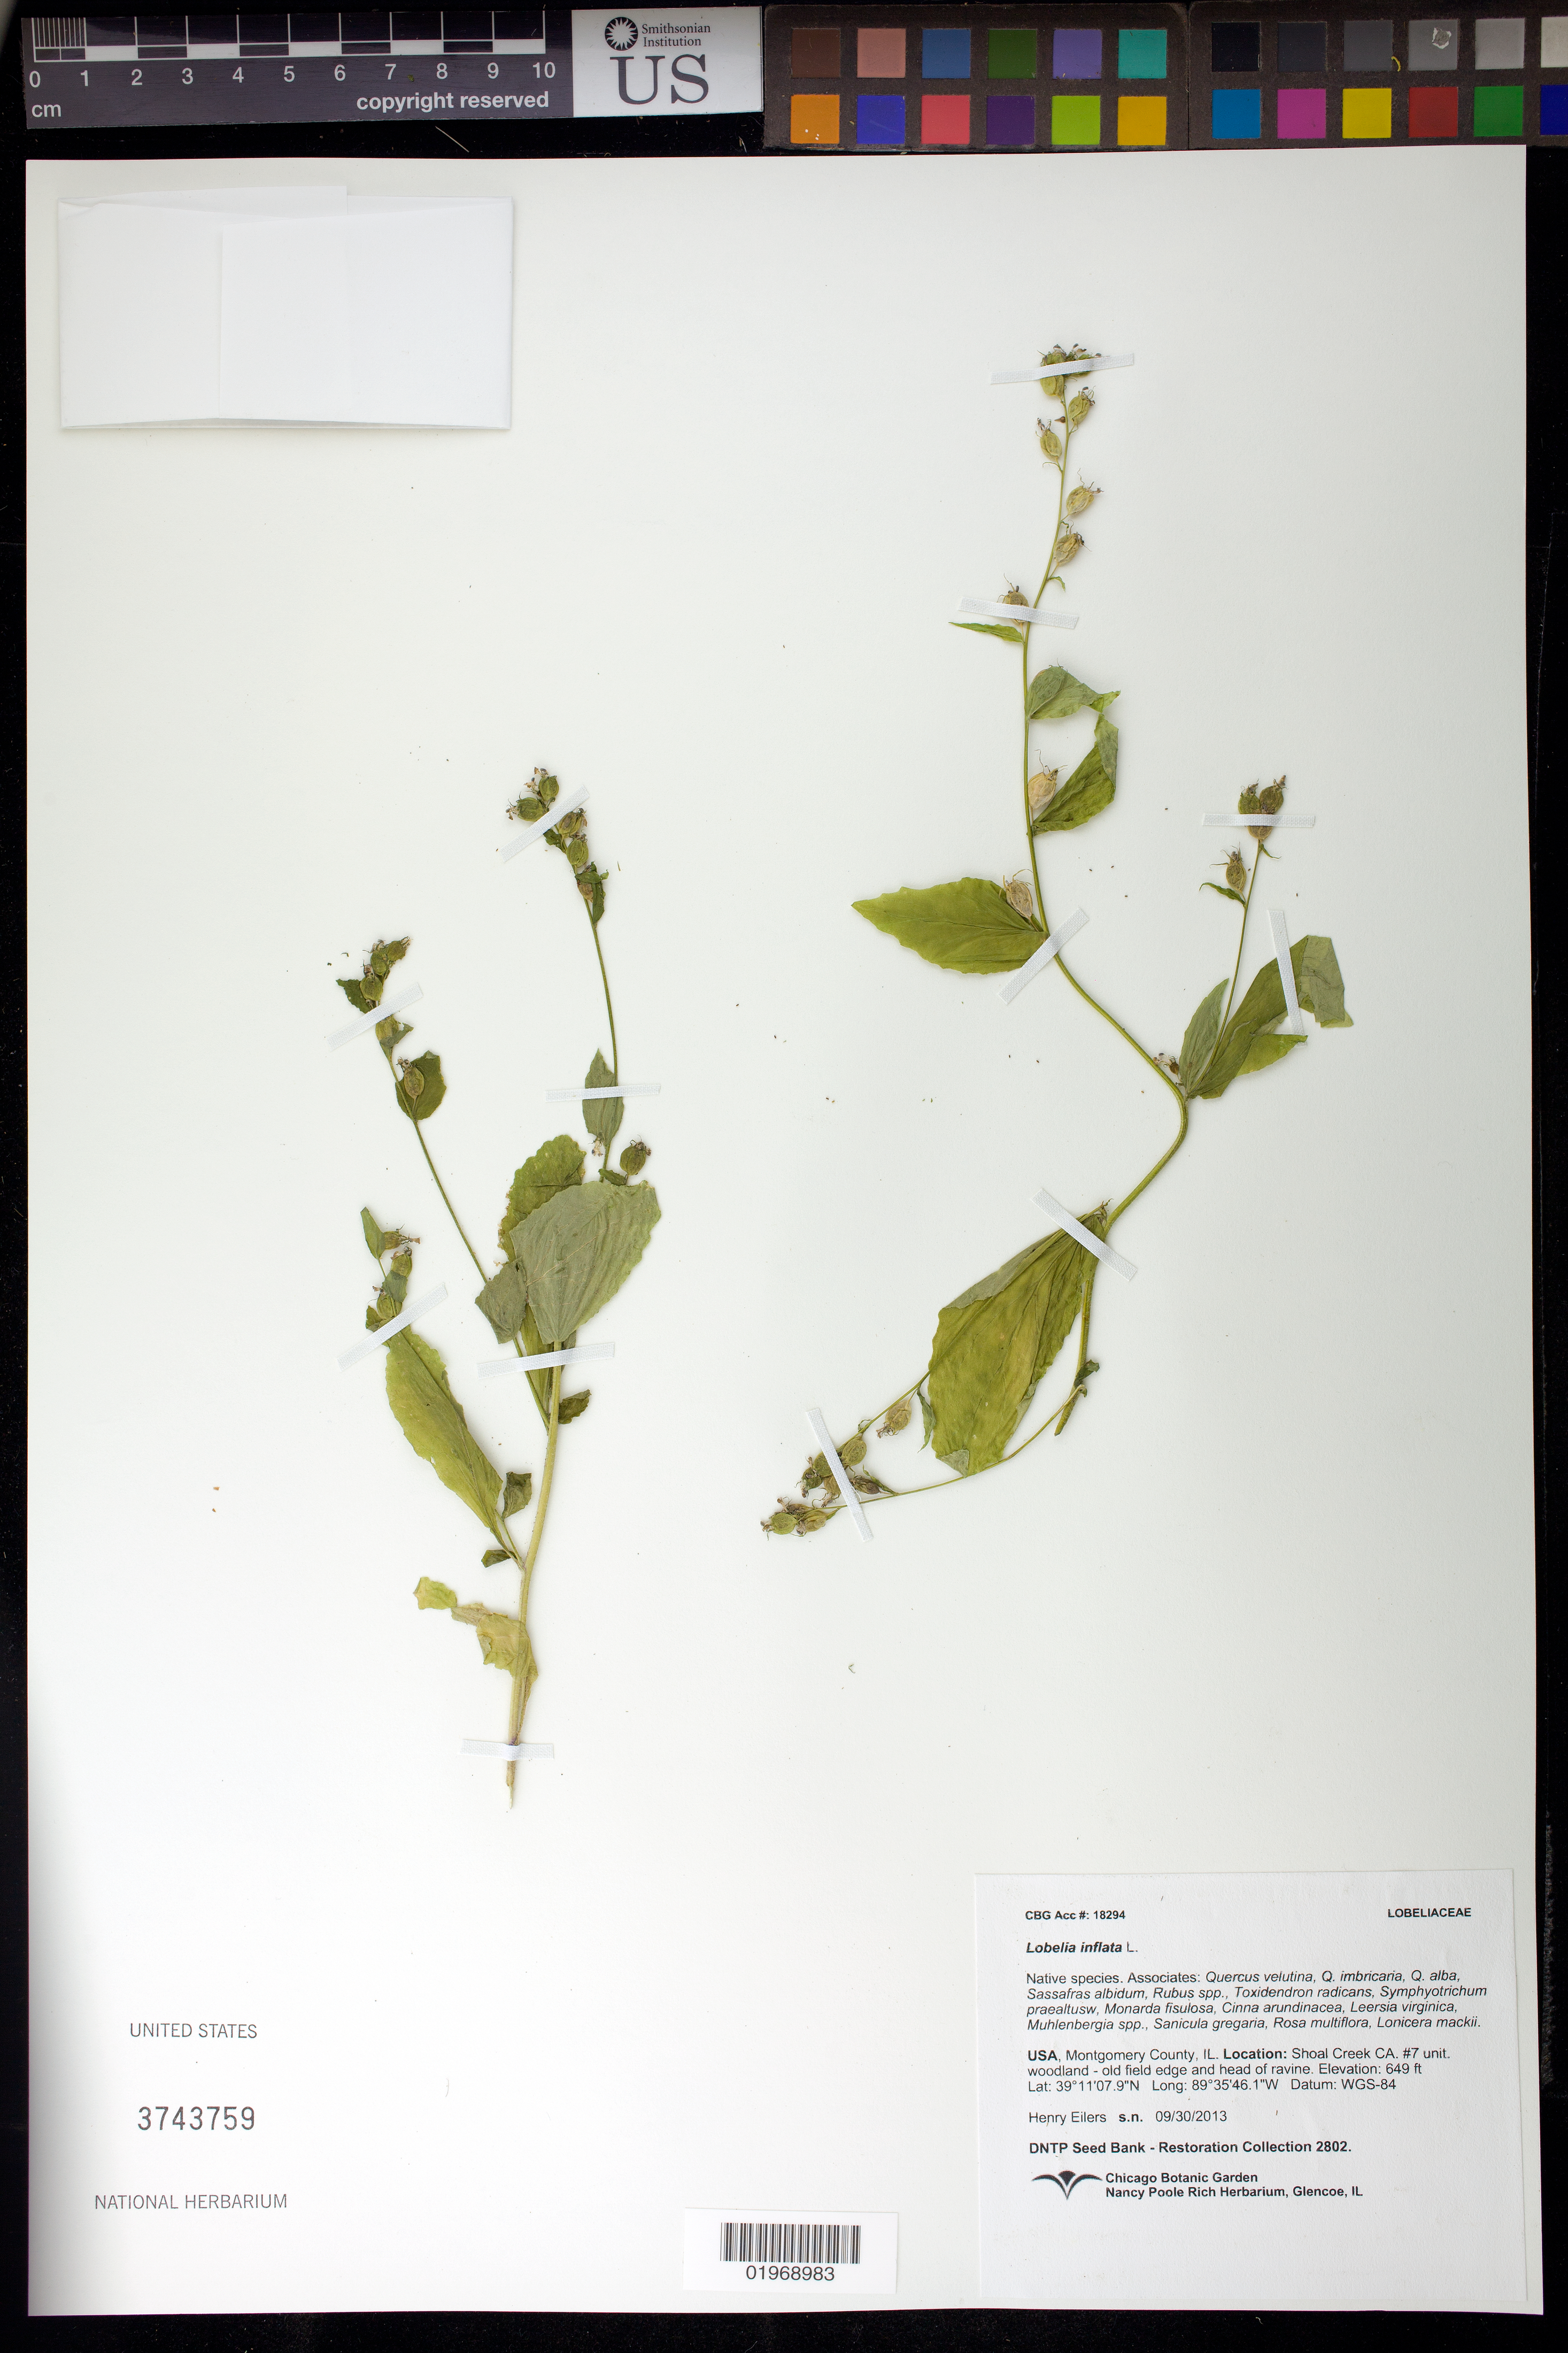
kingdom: Plantae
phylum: Tracheophyta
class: Magnoliopsida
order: Asterales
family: Campanulaceae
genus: Lobelia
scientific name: Lobelia inflata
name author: L.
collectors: H. Eilers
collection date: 2013-09-30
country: United States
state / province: Illinois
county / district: Montgomery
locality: Shoal Creek Conservation Area. Unit # 7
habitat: Old field edge and head of ravine.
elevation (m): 198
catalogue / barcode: US 3743759